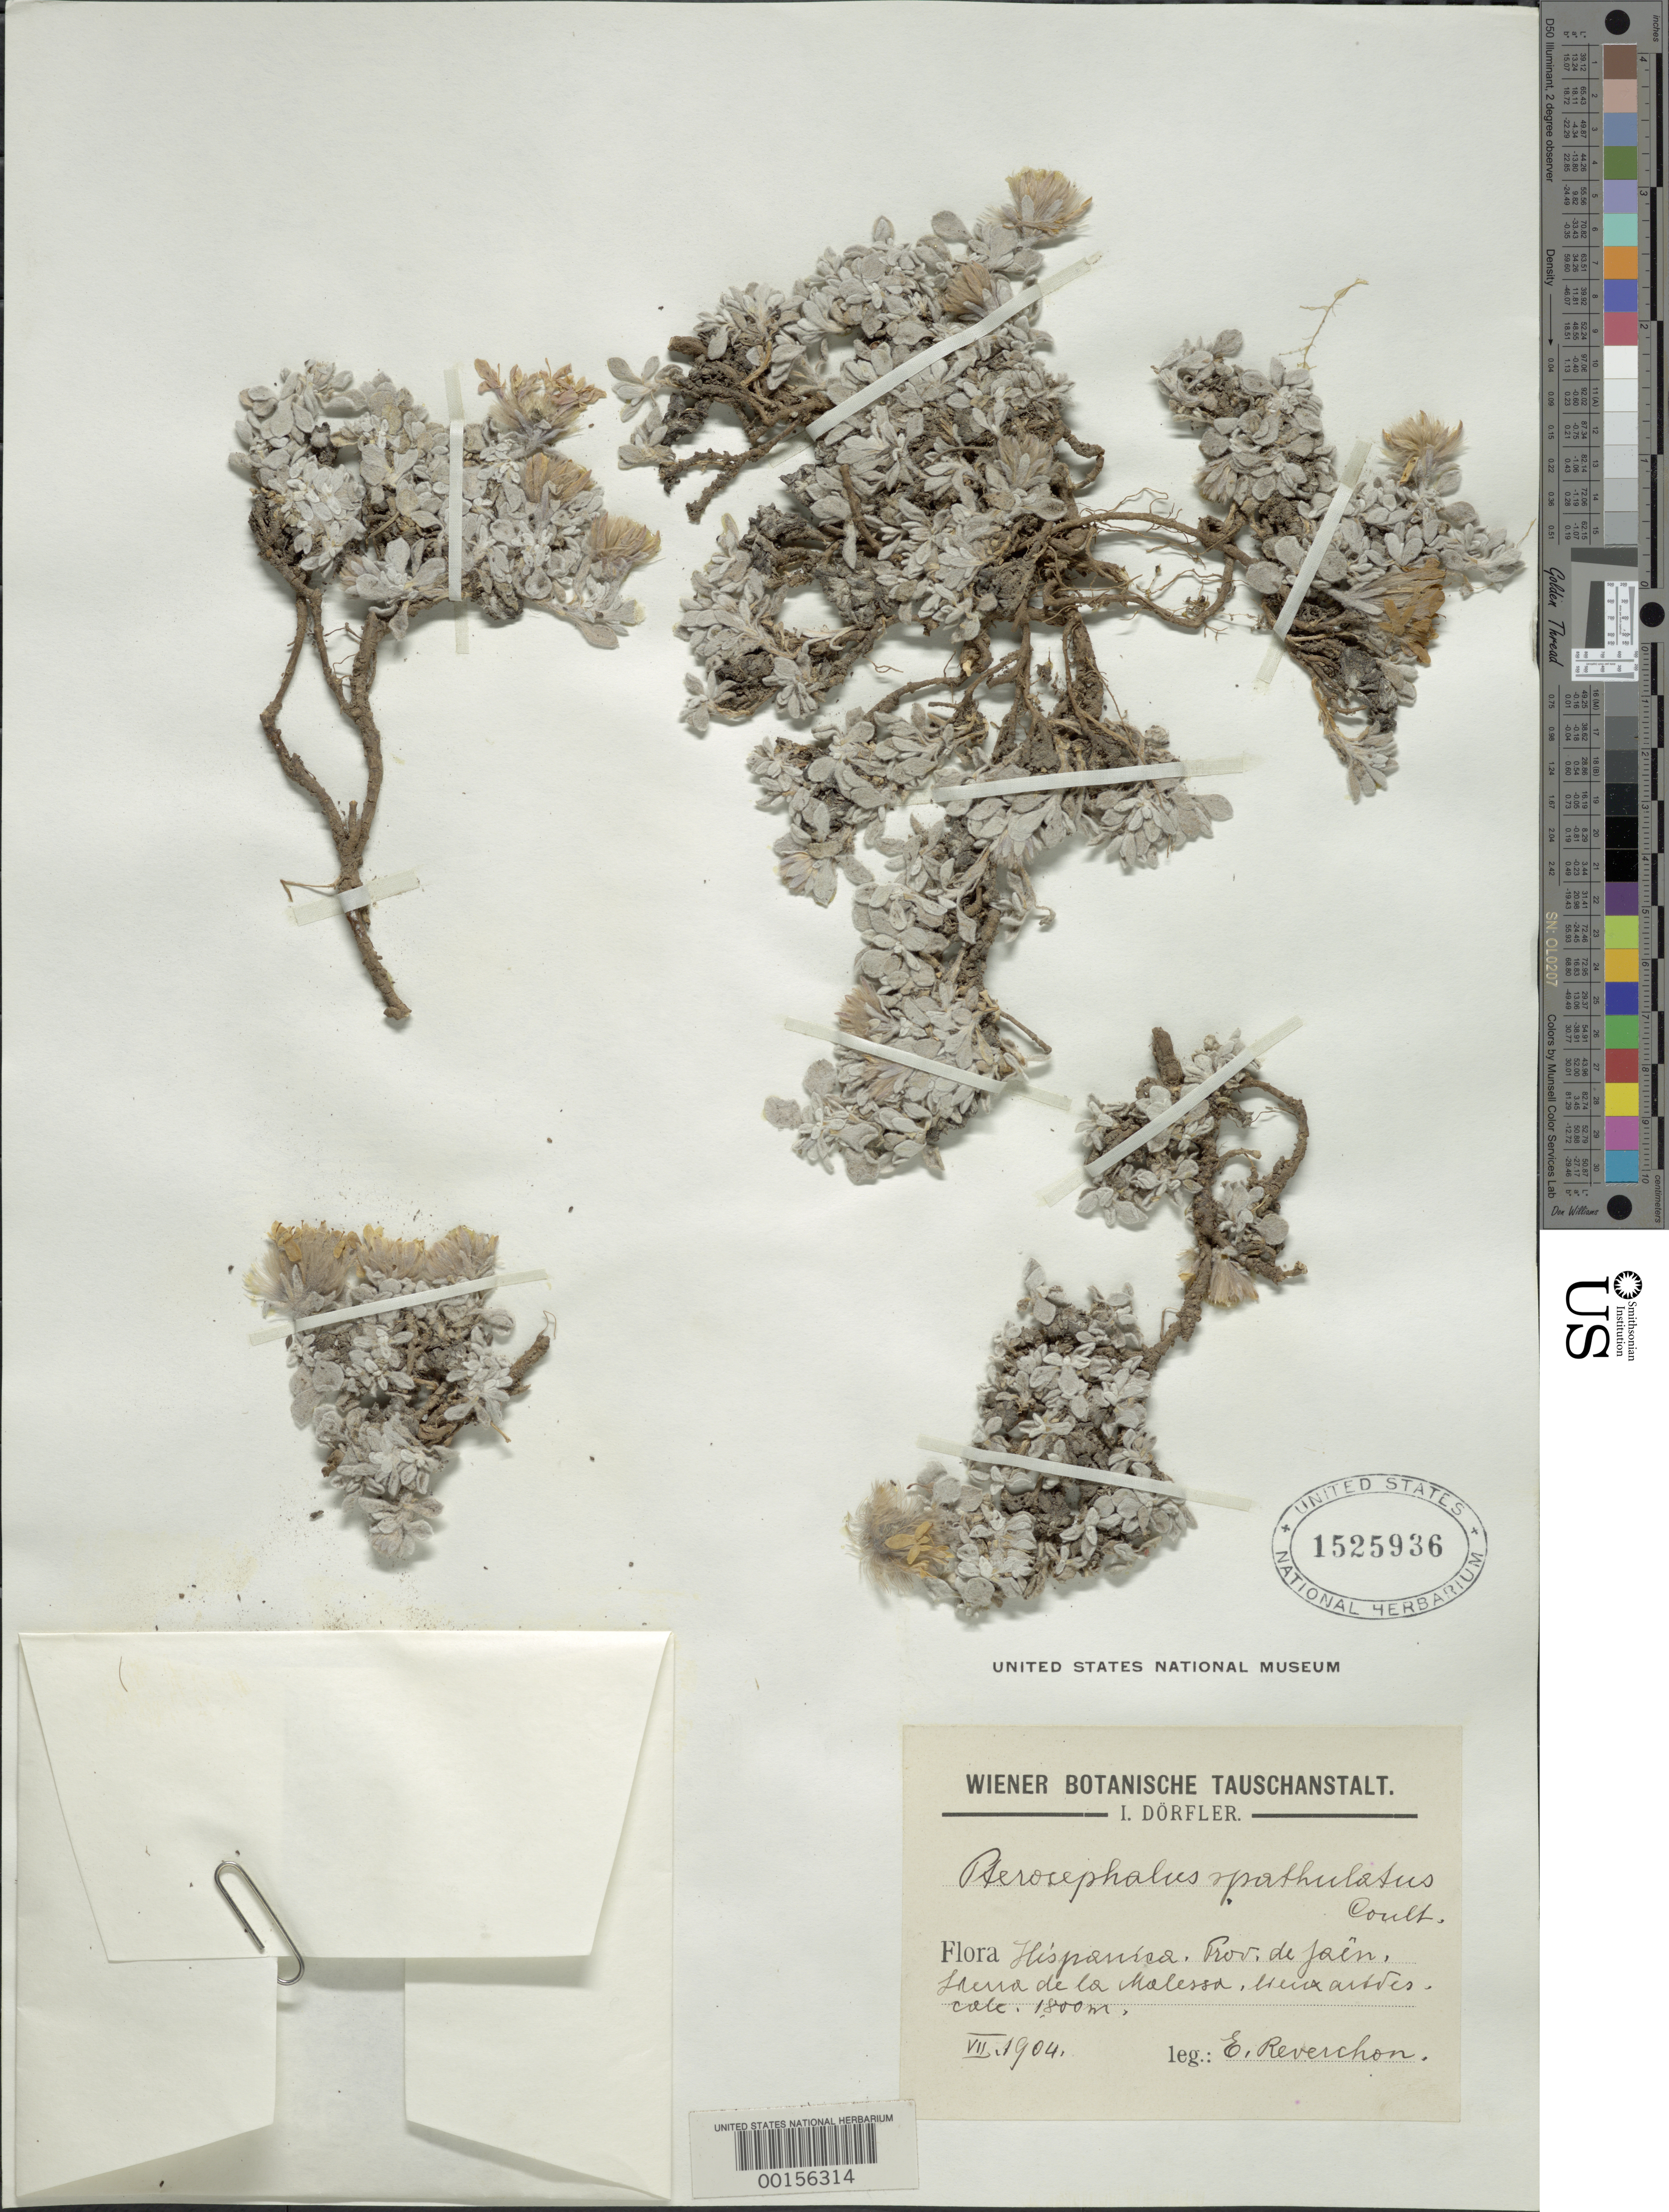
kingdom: Plantae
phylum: Tracheophyta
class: Magnoliopsida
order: Dipsacales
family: Caprifoliaceae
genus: Pterocephalus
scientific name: Pterocephalus spathulatus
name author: Coult.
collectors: E. Reverchon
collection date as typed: Jul 1904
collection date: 1904-07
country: Spain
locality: de Jain Prov. Sierra de la Malessa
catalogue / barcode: US 1525936